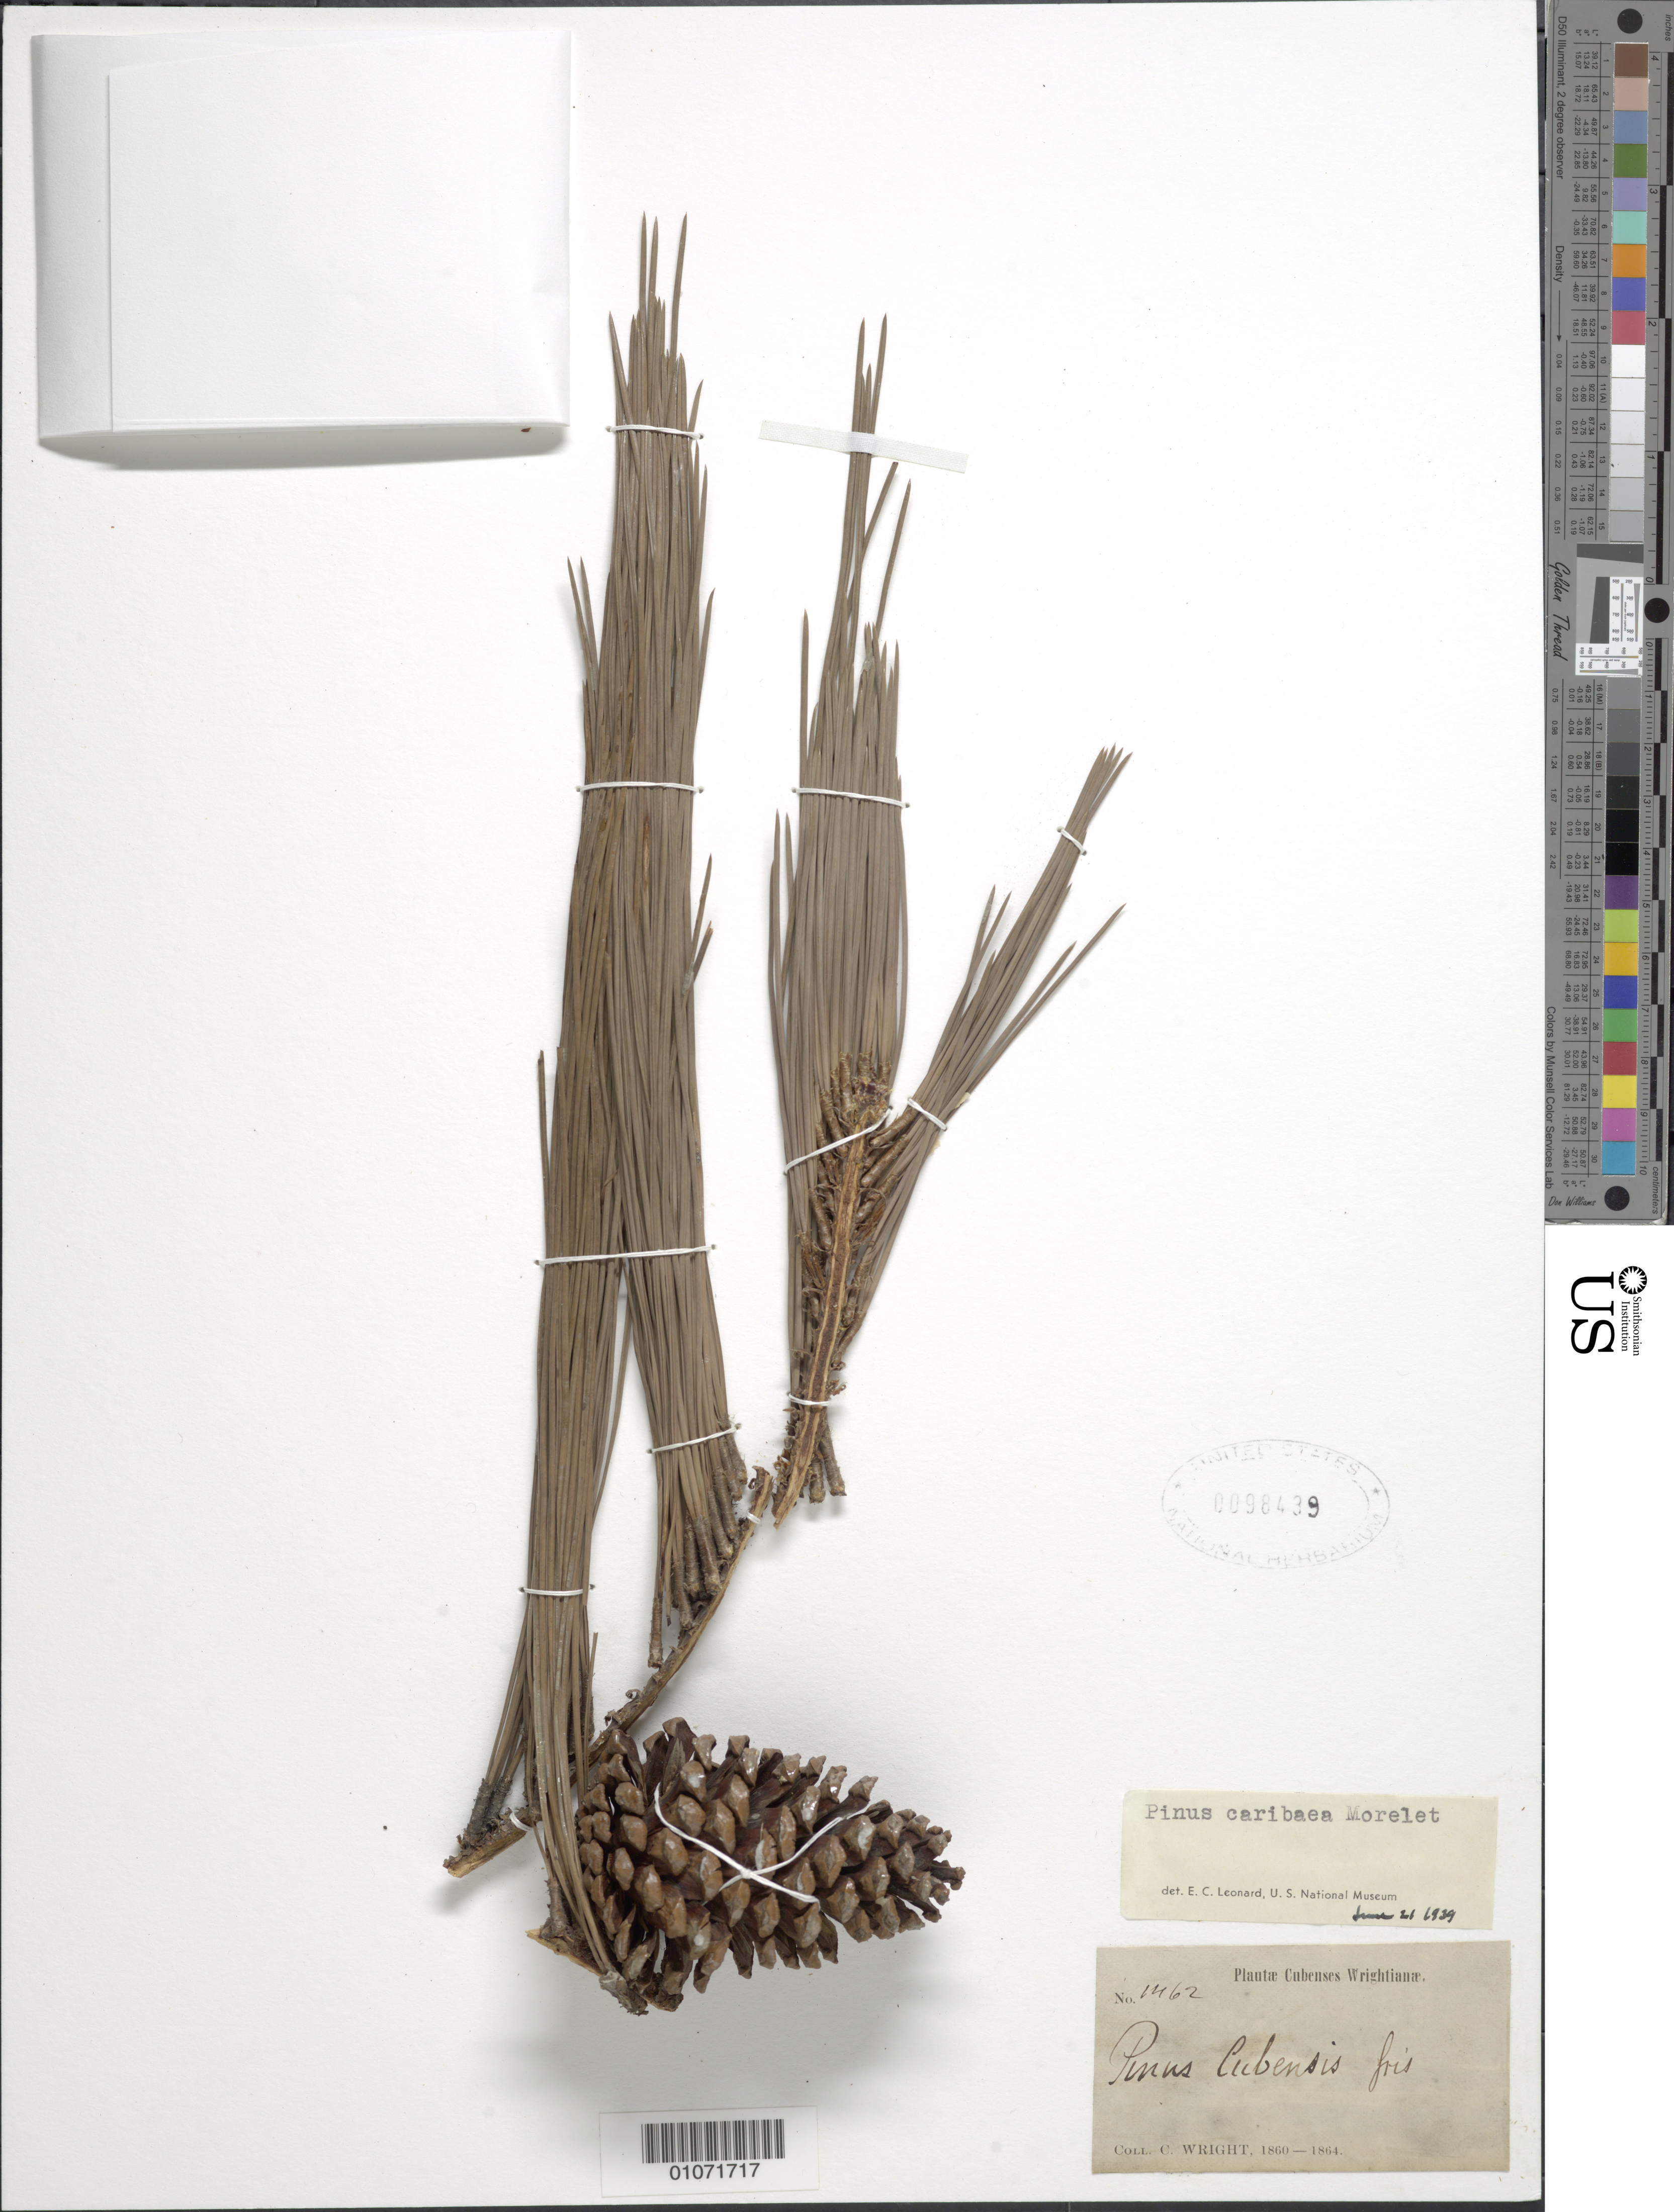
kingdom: Plantae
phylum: Tracheophyta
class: Pinopsida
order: Pinales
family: Pinaceae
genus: Pinus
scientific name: Pinus caribaea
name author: Morelet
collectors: C. Wright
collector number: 1462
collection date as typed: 1860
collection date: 1860/1864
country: Cuba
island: Cuba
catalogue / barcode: US 98439